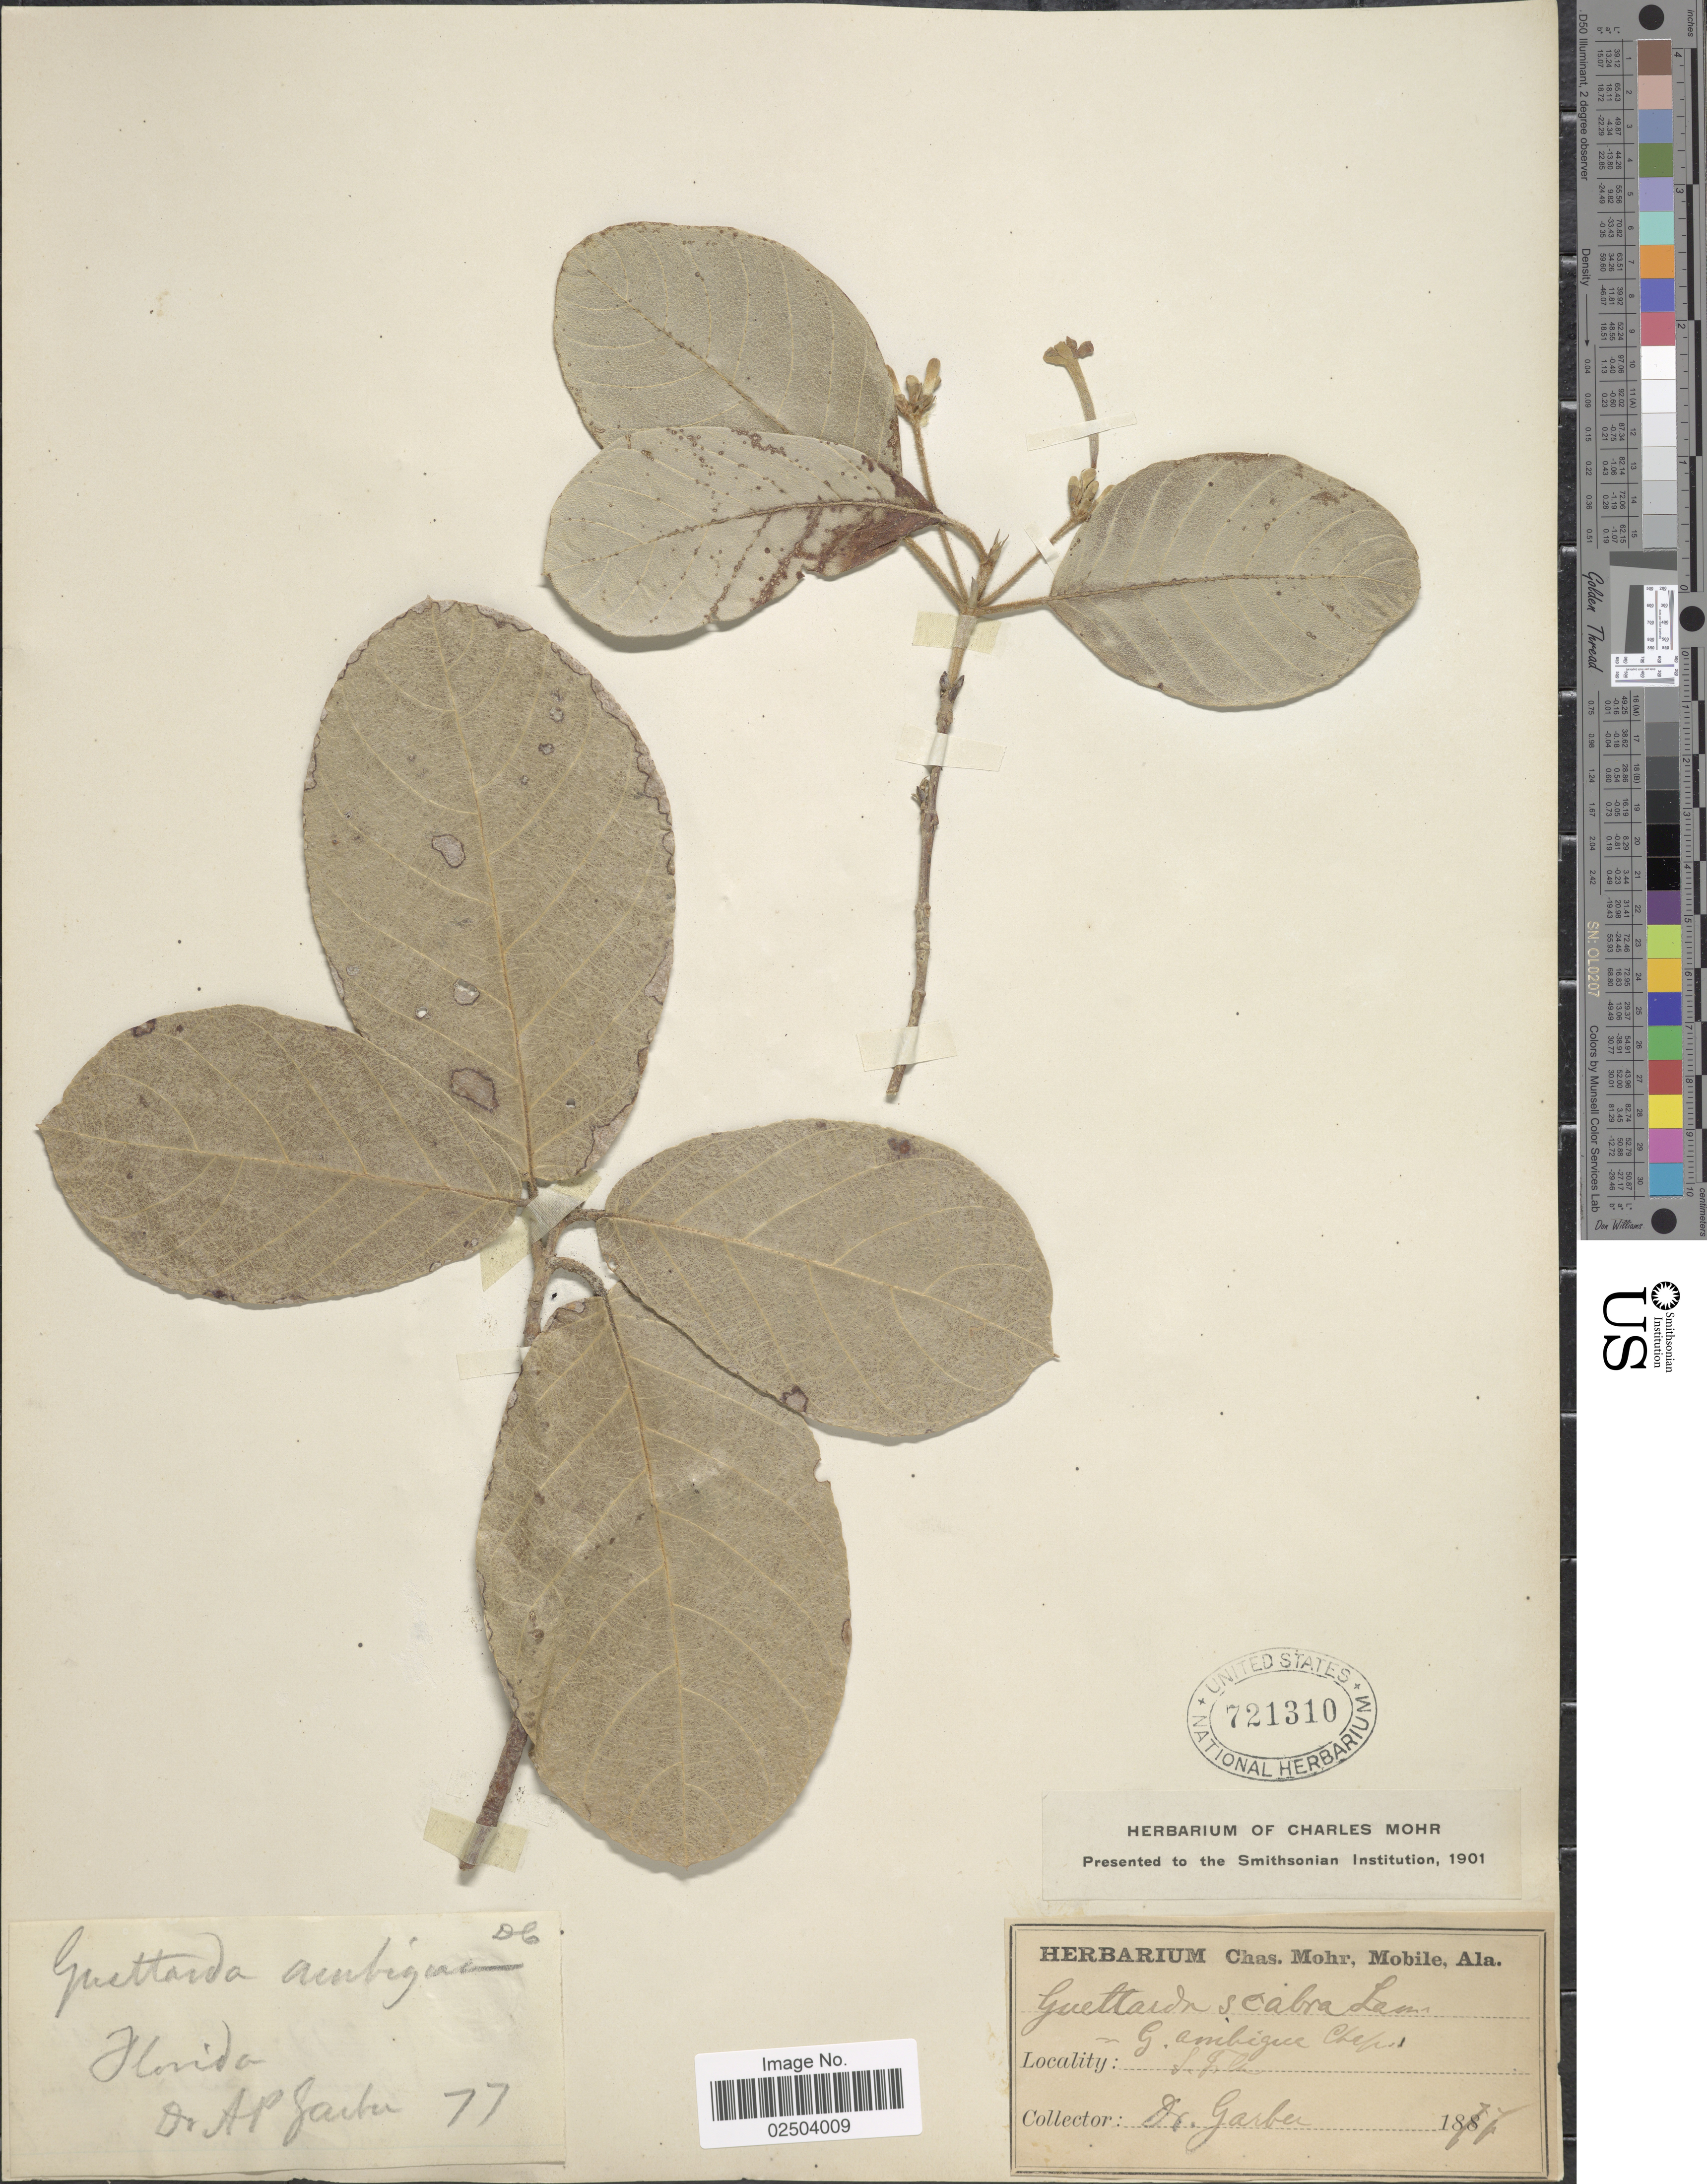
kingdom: Plantae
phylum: Tracheophyta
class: Magnoliopsida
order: Gentianales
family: Rubiaceae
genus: Guettarda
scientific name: Guettarda scabra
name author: (L.) Vent.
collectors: A. P. Garber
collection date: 1877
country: United States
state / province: Florida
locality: S. Fla.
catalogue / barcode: US 721310